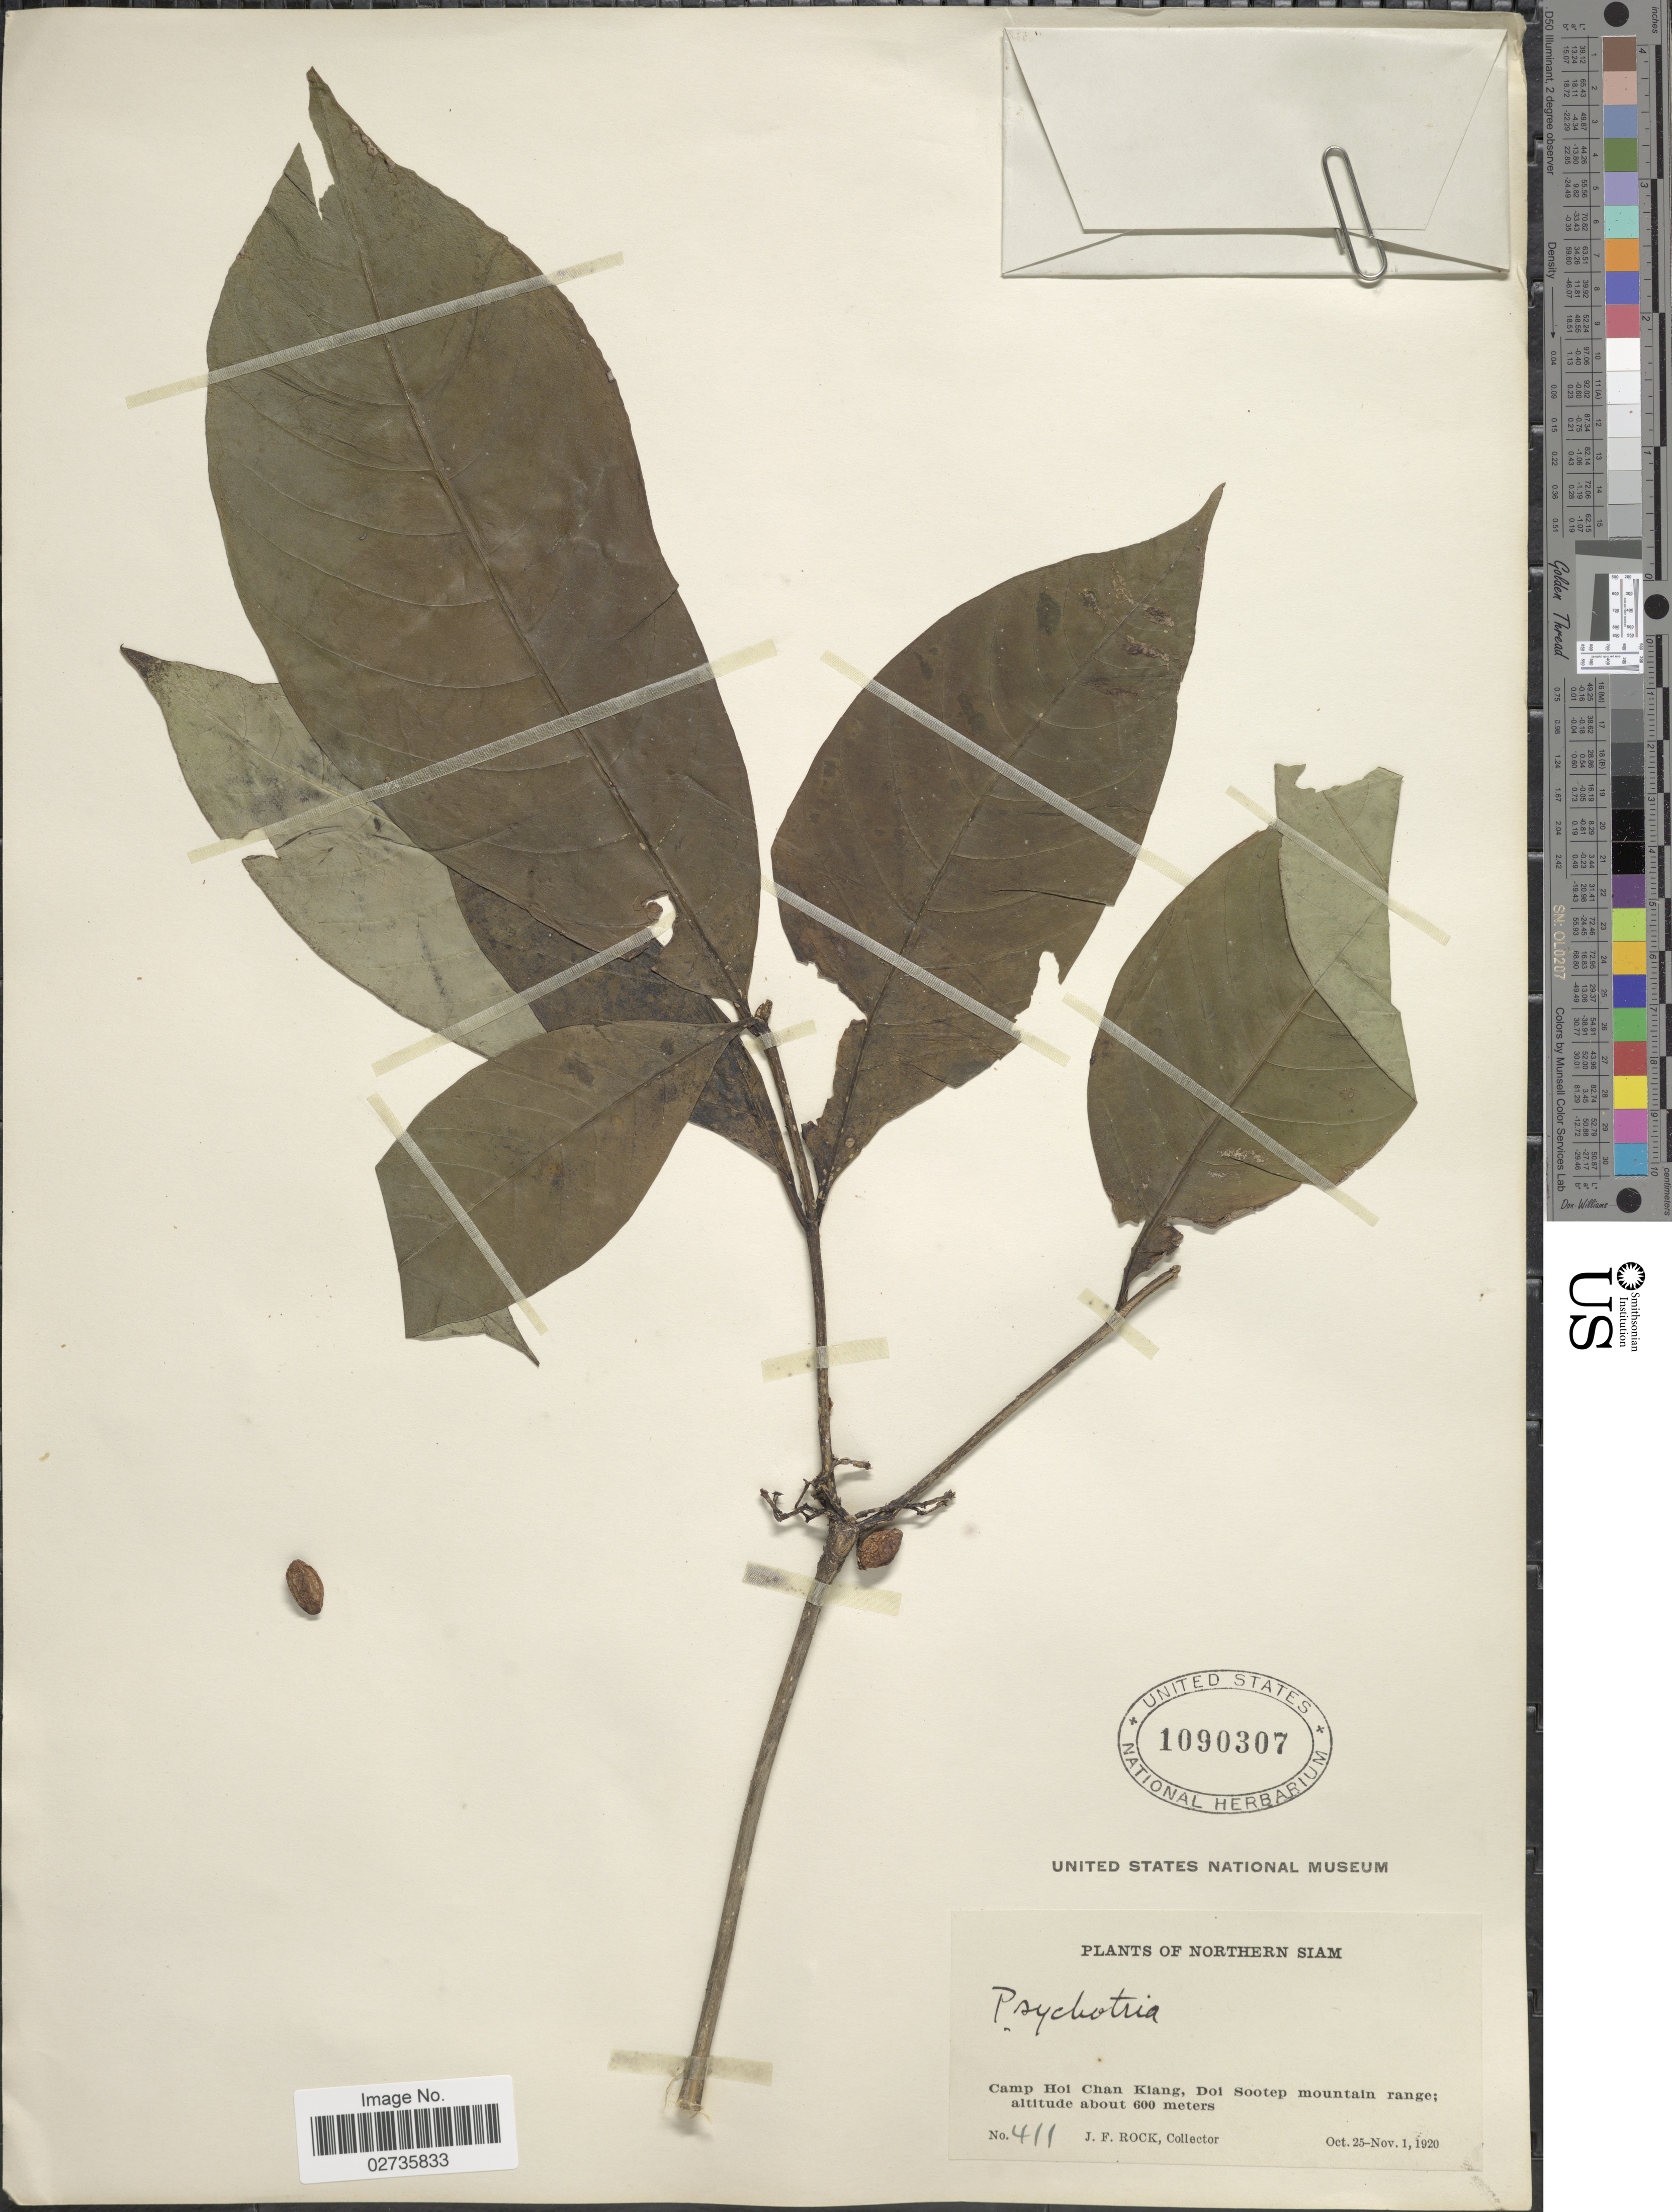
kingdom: Plantae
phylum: Tracheophyta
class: Magnoliopsida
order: Gentianales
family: Rubiaceae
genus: Psychotria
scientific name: Psychotria sp.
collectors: J. Rock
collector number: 411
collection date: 1920-10-25/1920-11-01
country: Thailand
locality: Northern Siam, Camp Hoi Chan Kiang, Doi Sootep mountain range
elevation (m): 600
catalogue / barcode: US 1090307